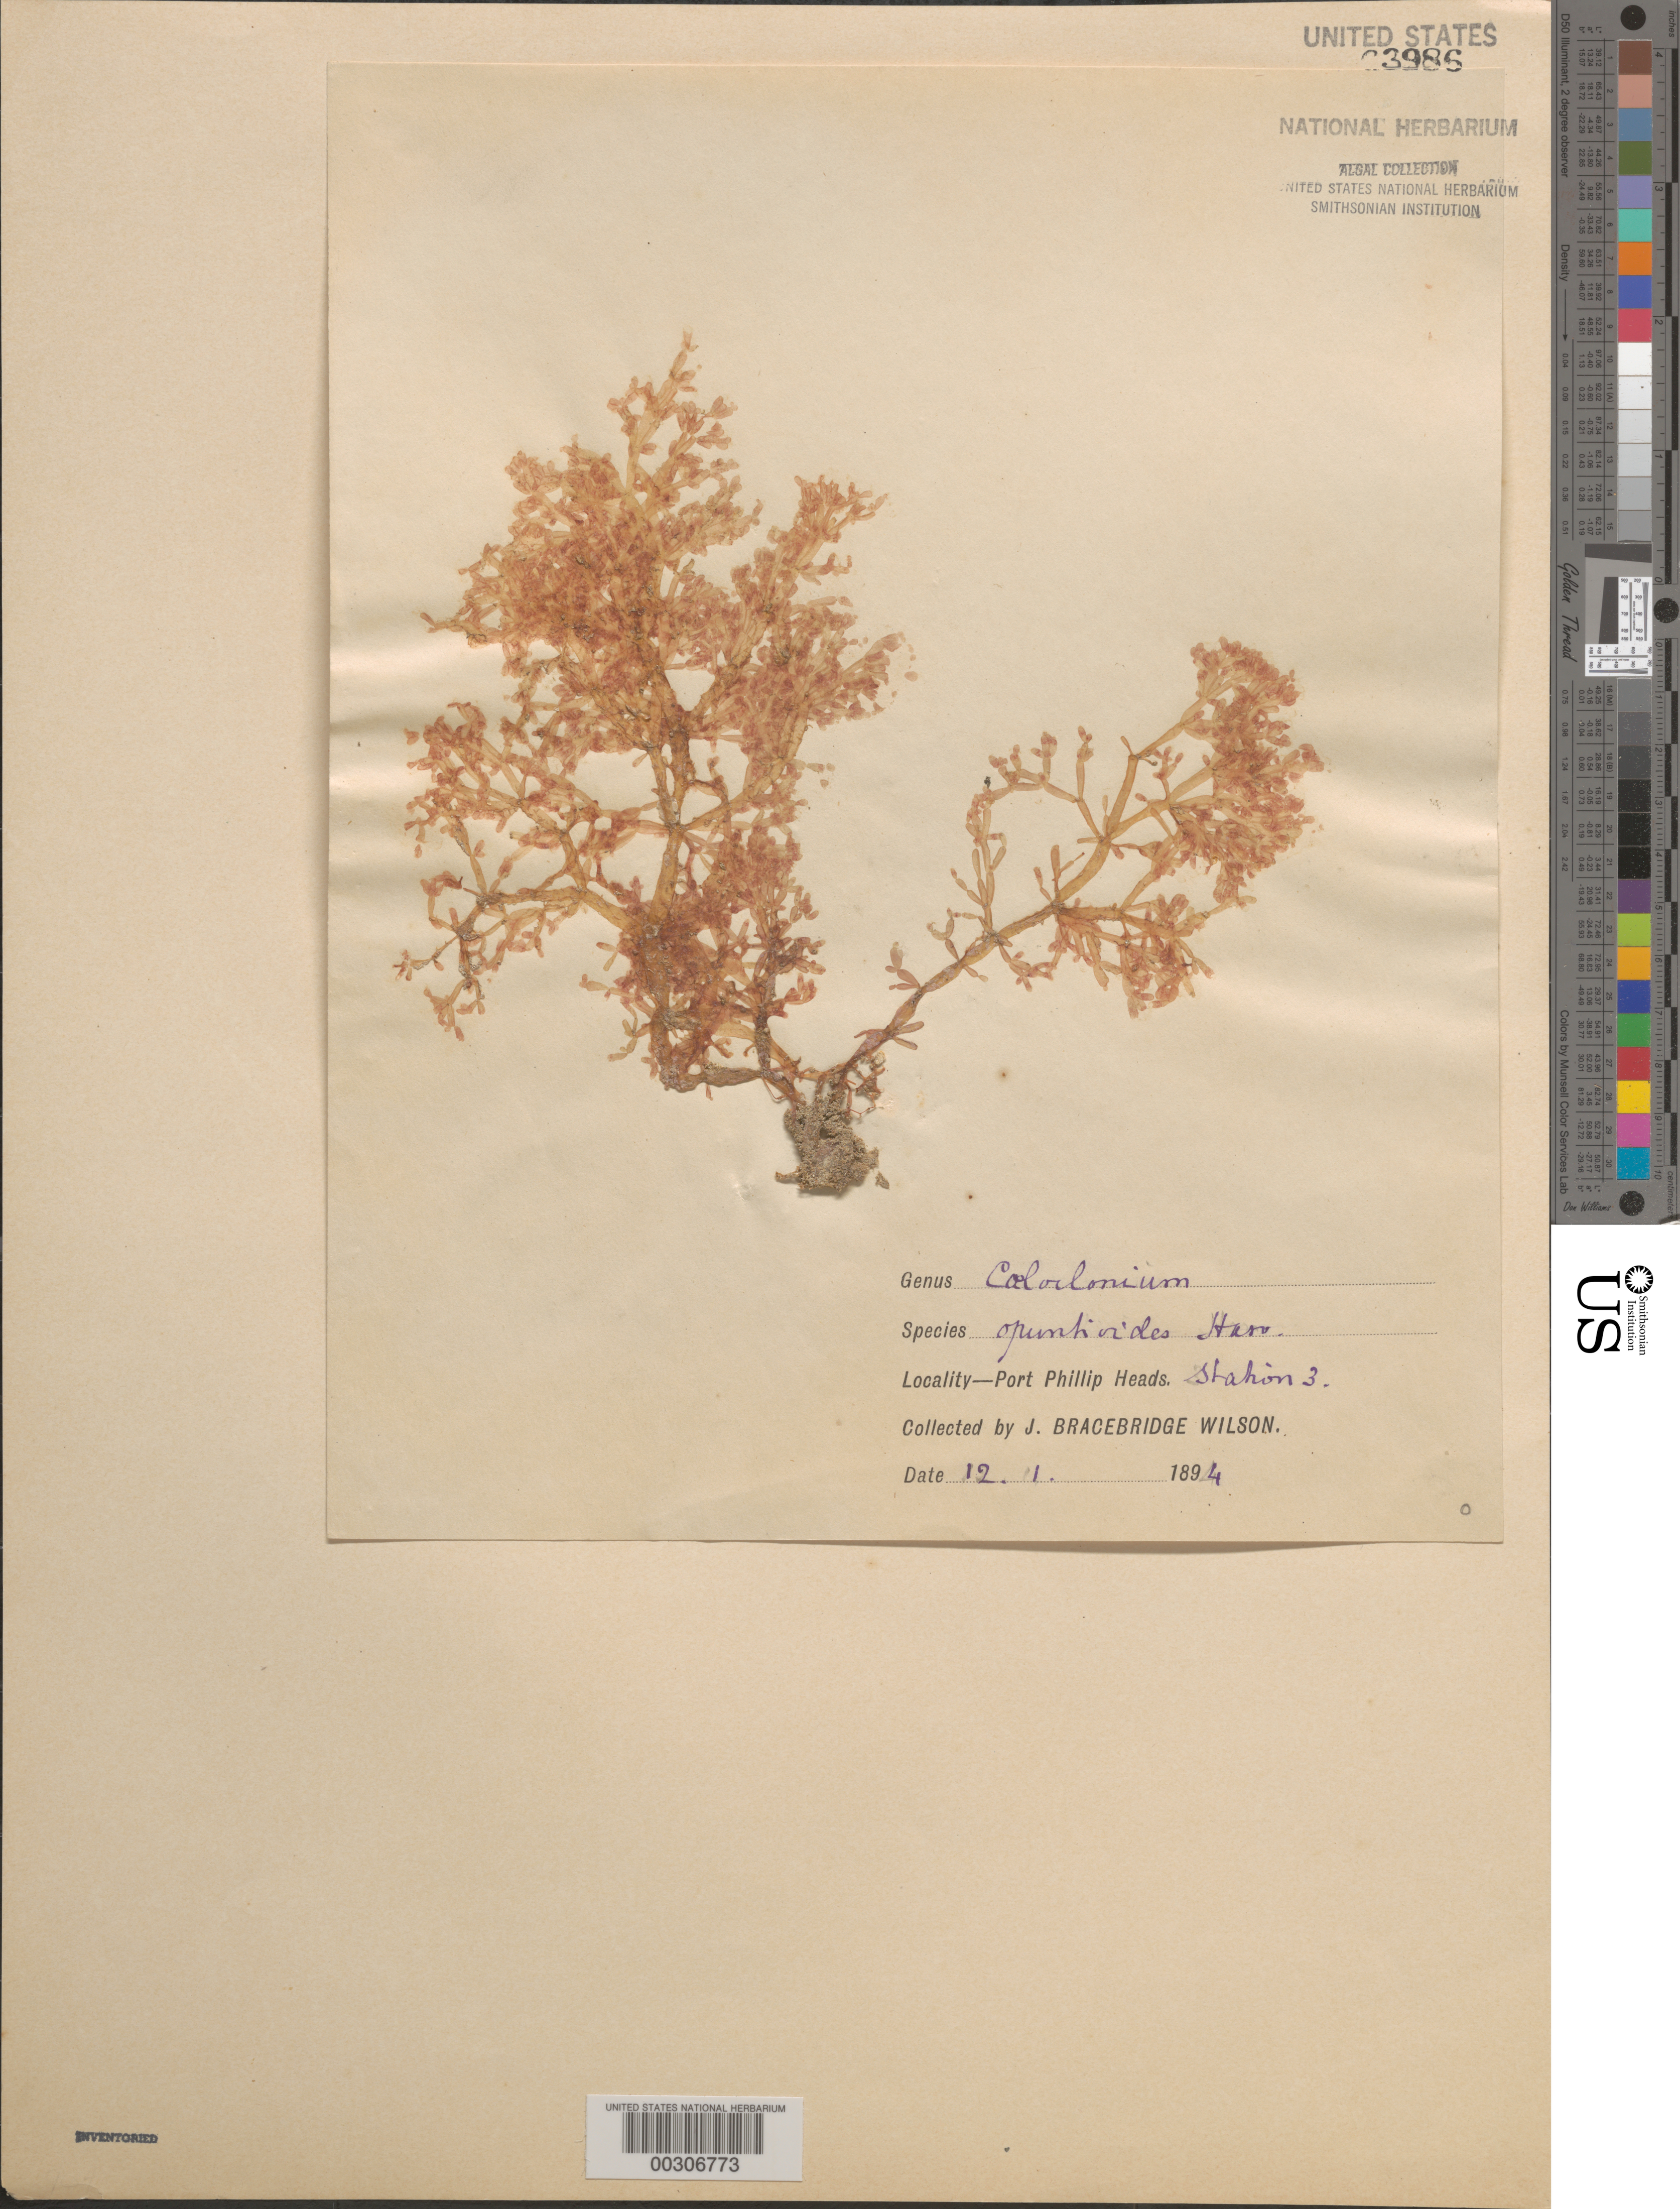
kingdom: Plantae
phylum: Rhodophyta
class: Florideophyceae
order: Ceramiales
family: Rhodomelaceae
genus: Coeloclonium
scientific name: Coeloclonium opuntioides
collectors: J. B. Wilson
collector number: Station 3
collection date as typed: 12 Jan 1894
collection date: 1894-01-12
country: Australia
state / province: Victoria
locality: Port Phillip Heads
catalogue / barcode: US 3986